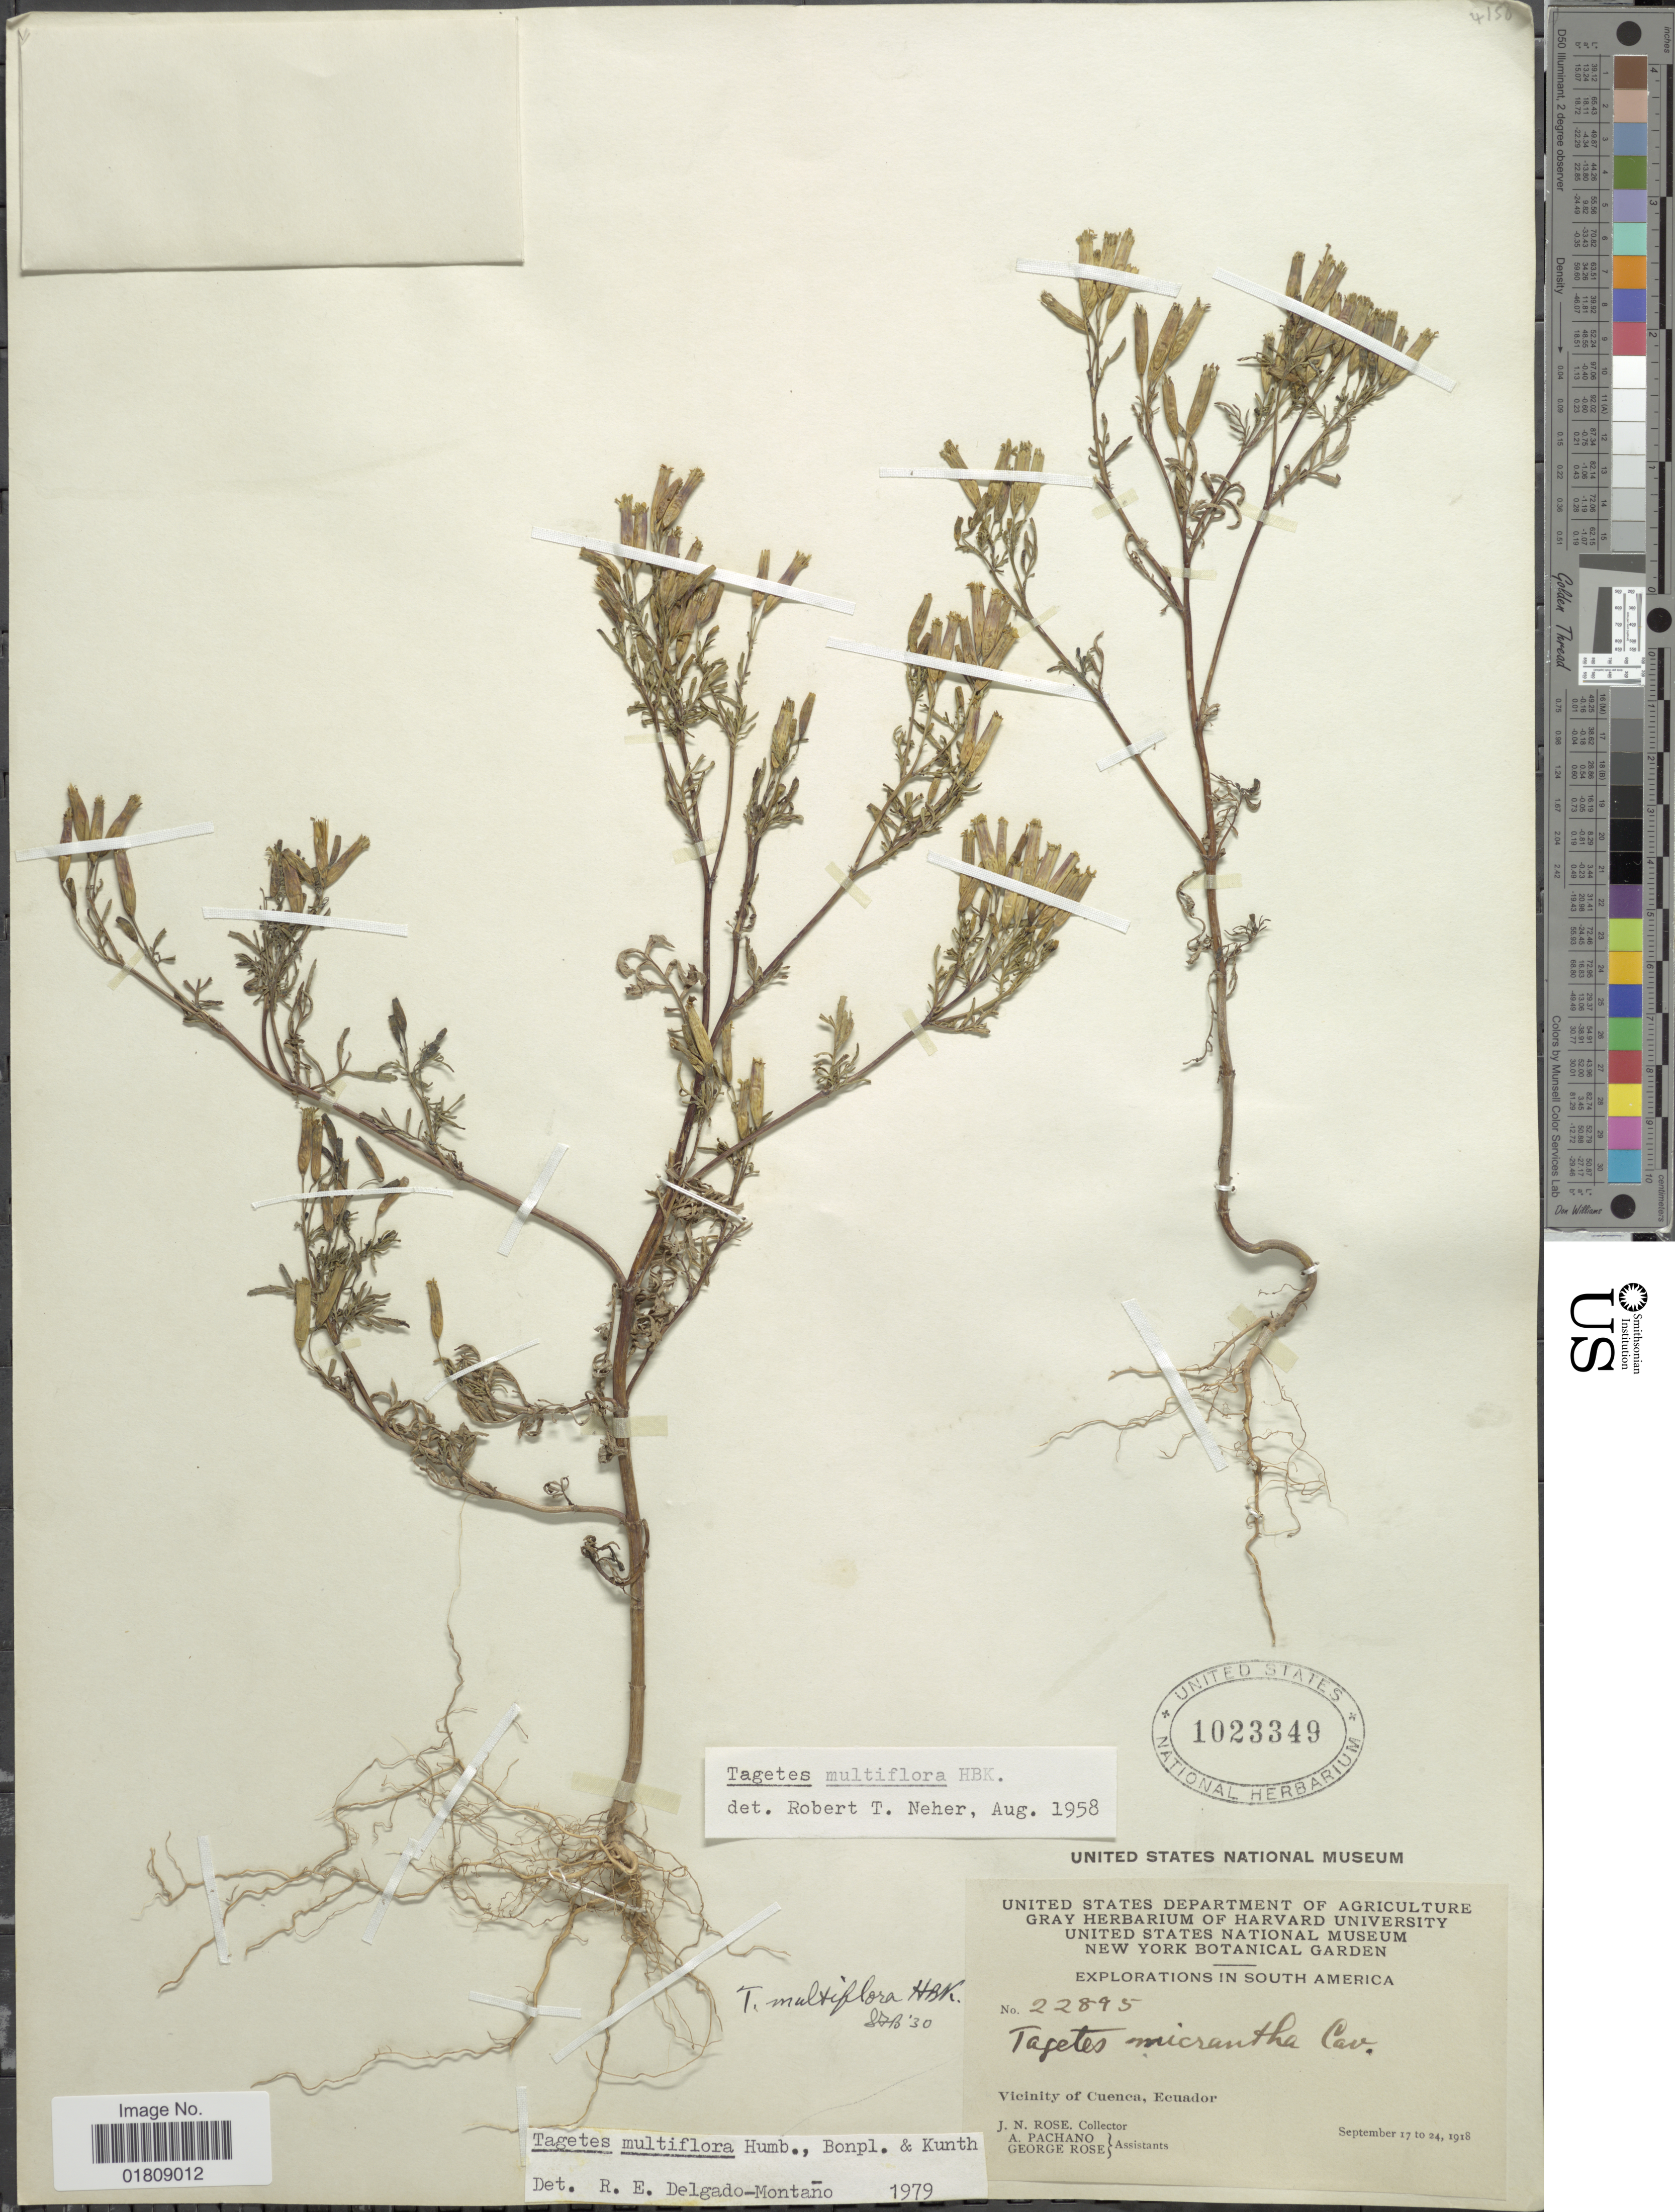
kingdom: Plantae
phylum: Tracheophyta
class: Magnoliopsida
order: Asterales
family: Asteraceae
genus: Tagetes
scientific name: Tagetes multiflora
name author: Kunth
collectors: J. N. Rose, A. Pachano & G. Rose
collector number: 22895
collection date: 1918-09-17/1918-09-24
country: Ecuador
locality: South America, Vicinity of Cuenca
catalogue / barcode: US 1023349